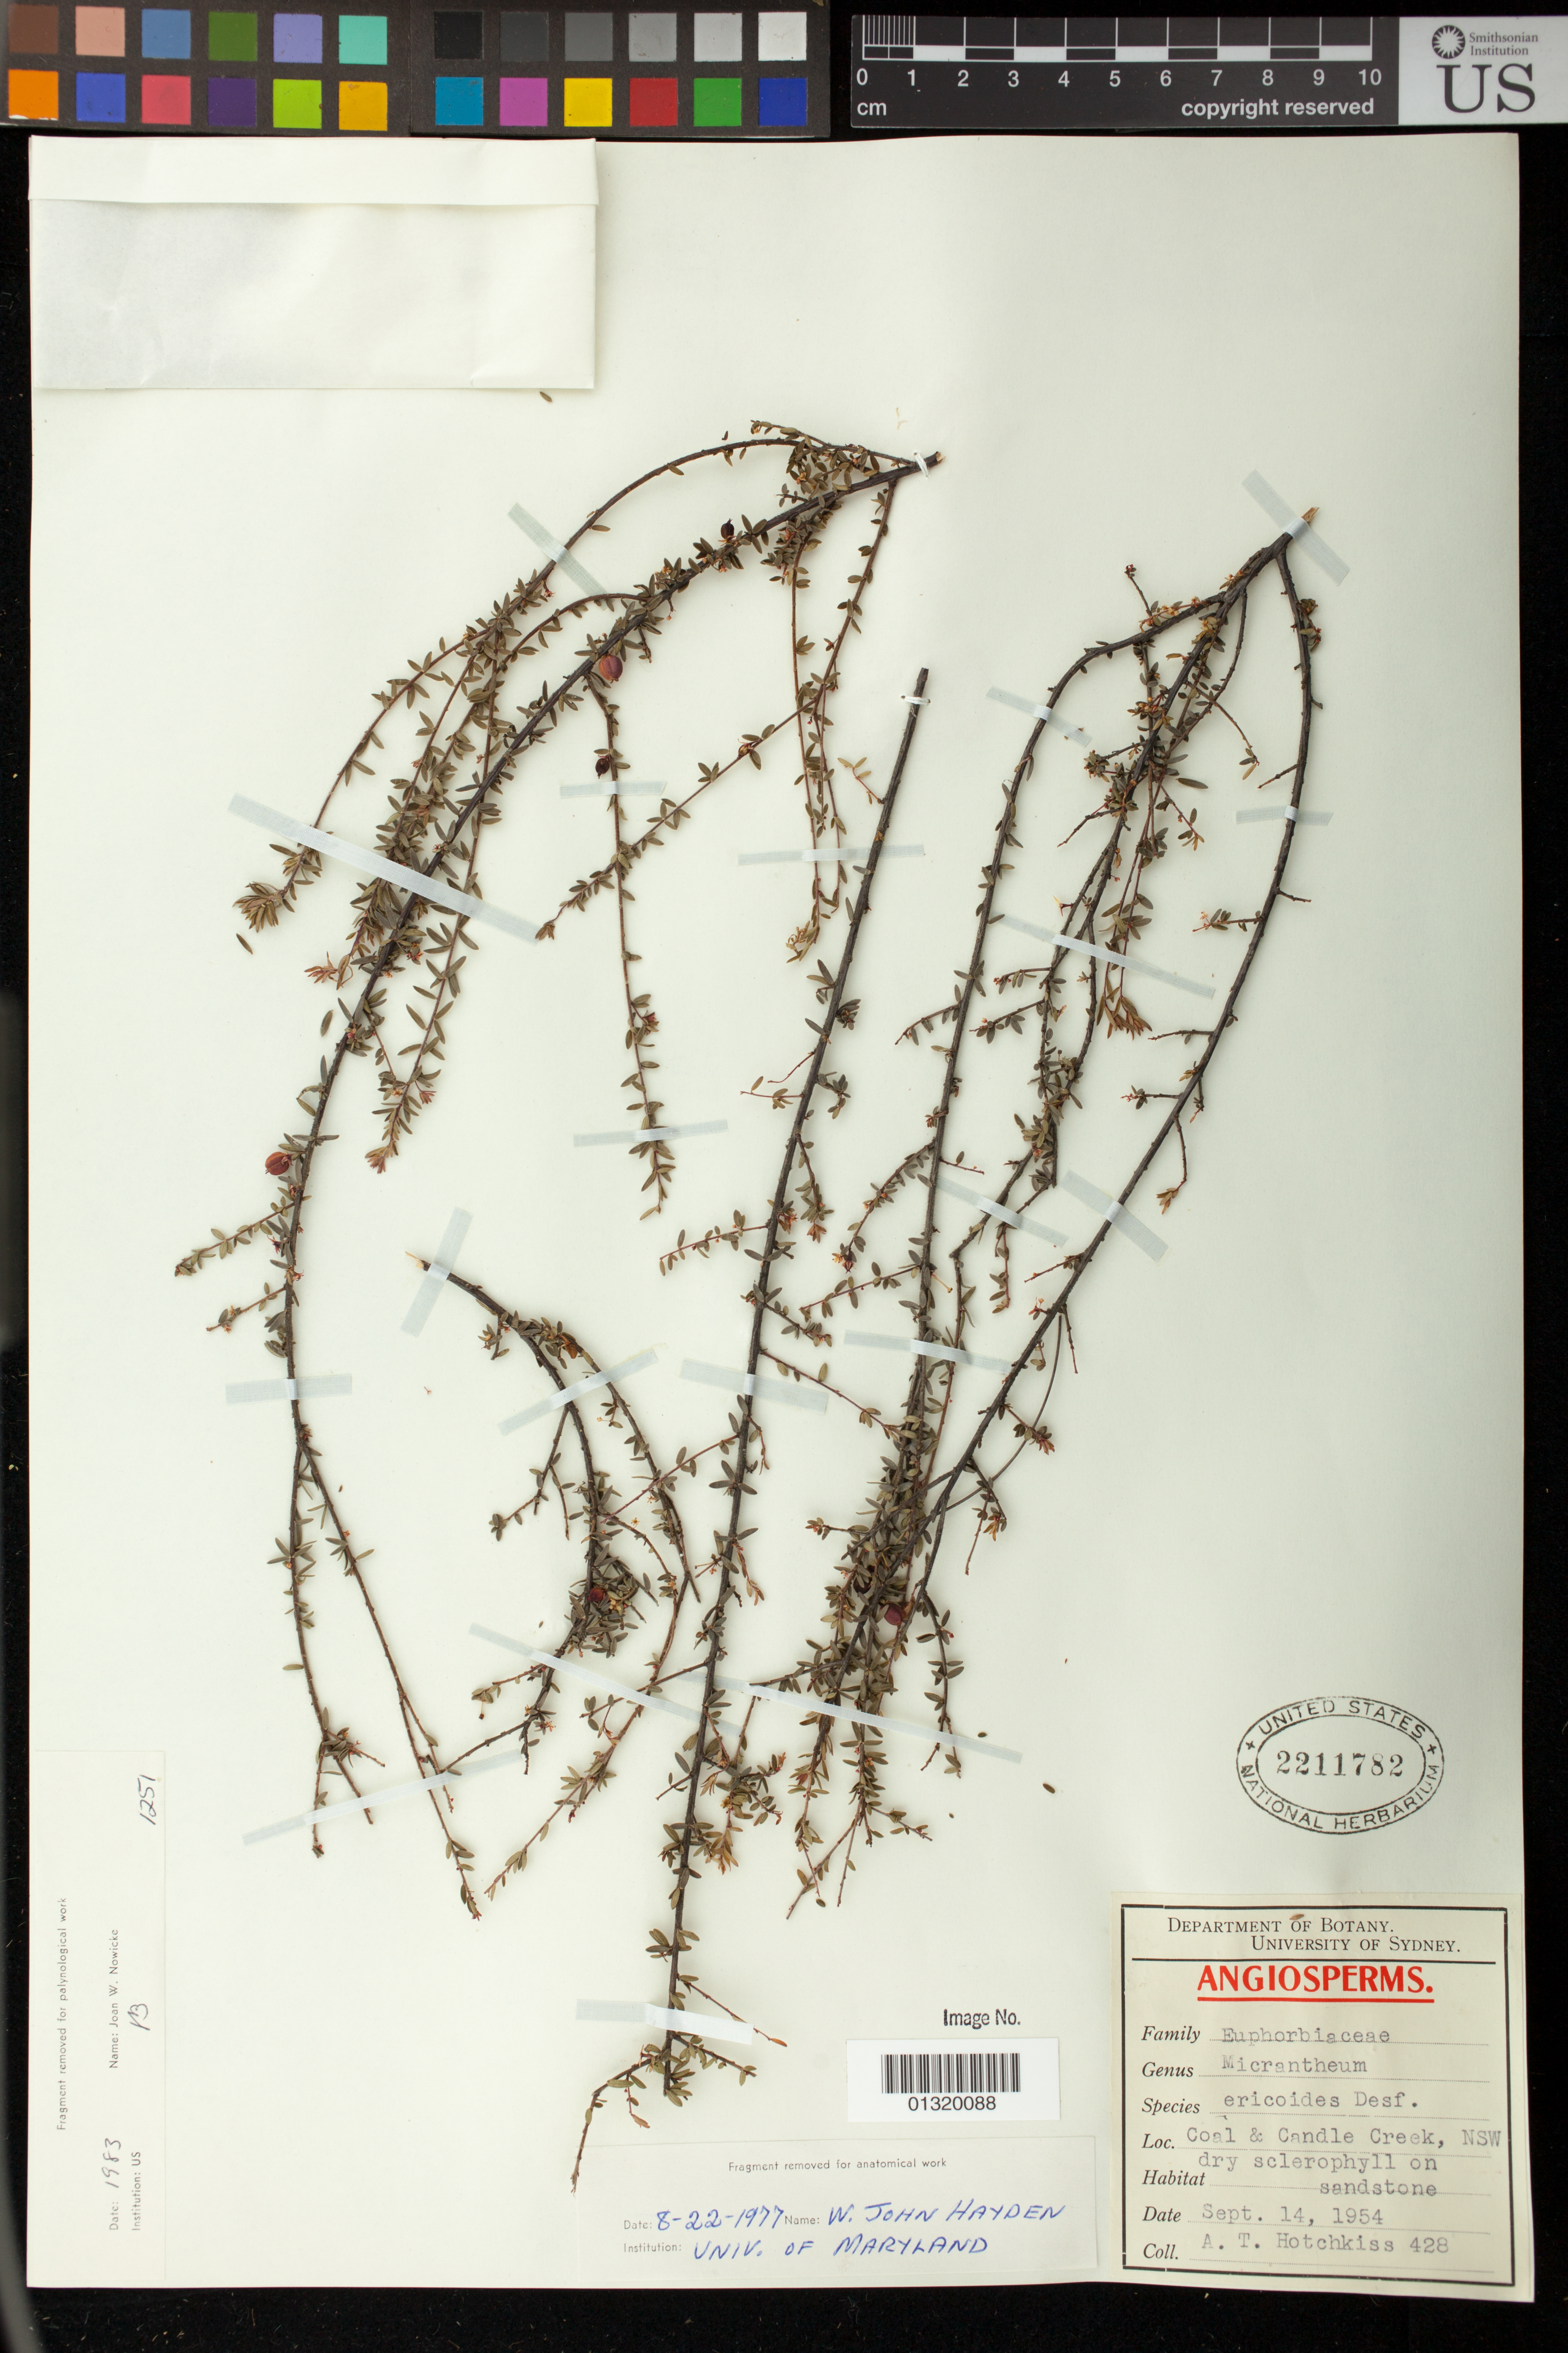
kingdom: Plantae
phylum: Tracheophyta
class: Magnoliopsida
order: Malpighiales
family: Picrodendraceae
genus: Micrantheum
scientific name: Micrantheum ericoides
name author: Desf.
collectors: A. Hotchkiss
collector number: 428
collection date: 1954-09-14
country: Australia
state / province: New South Wales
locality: Coal & Candle Creek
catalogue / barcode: US 2211782